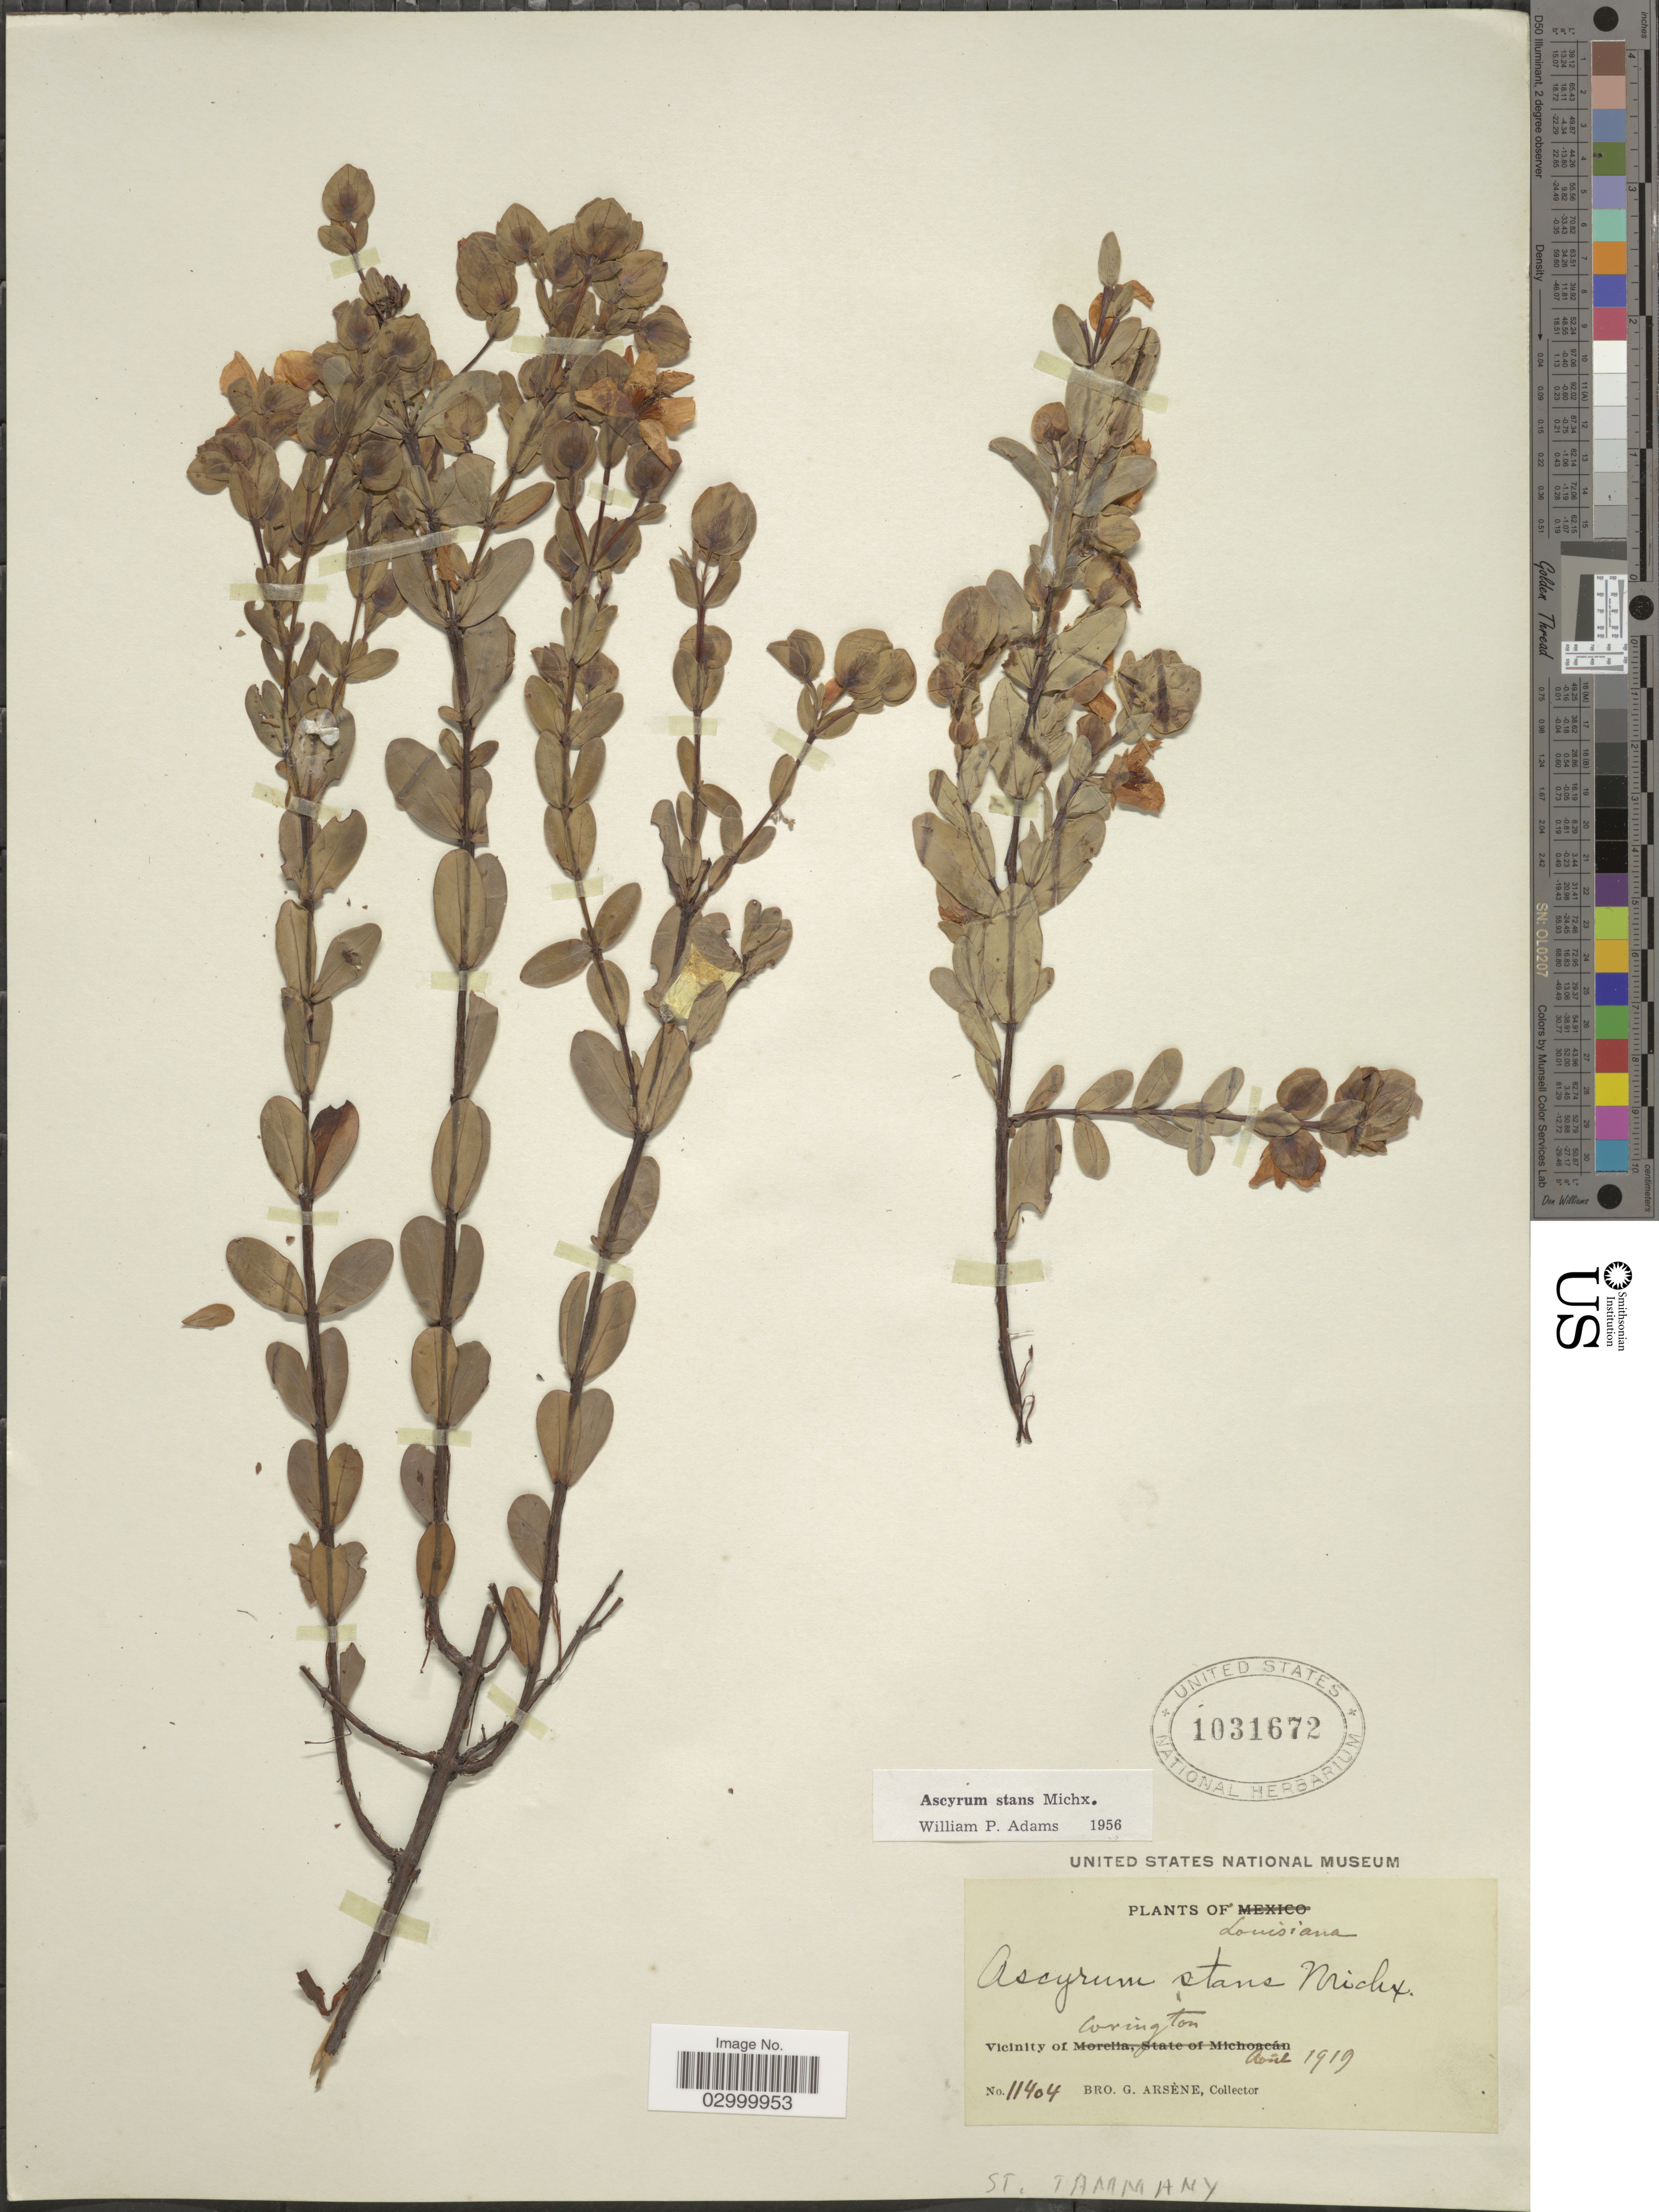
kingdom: Plantae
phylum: Tracheophyta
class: Magnoliopsida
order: Malpighiales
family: Hypericaceae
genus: Hypericum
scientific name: Hypericum crux-andreae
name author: (L.) Crantz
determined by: Strong, Mark T., (BOT), Smithsonian Institution - National Museum of Natural History (UNITED STATES)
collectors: Bro. G. Arsène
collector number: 11404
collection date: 1919-04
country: United States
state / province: Louisiana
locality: Vicinity of Covington. St. Tammany.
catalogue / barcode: US 1031672